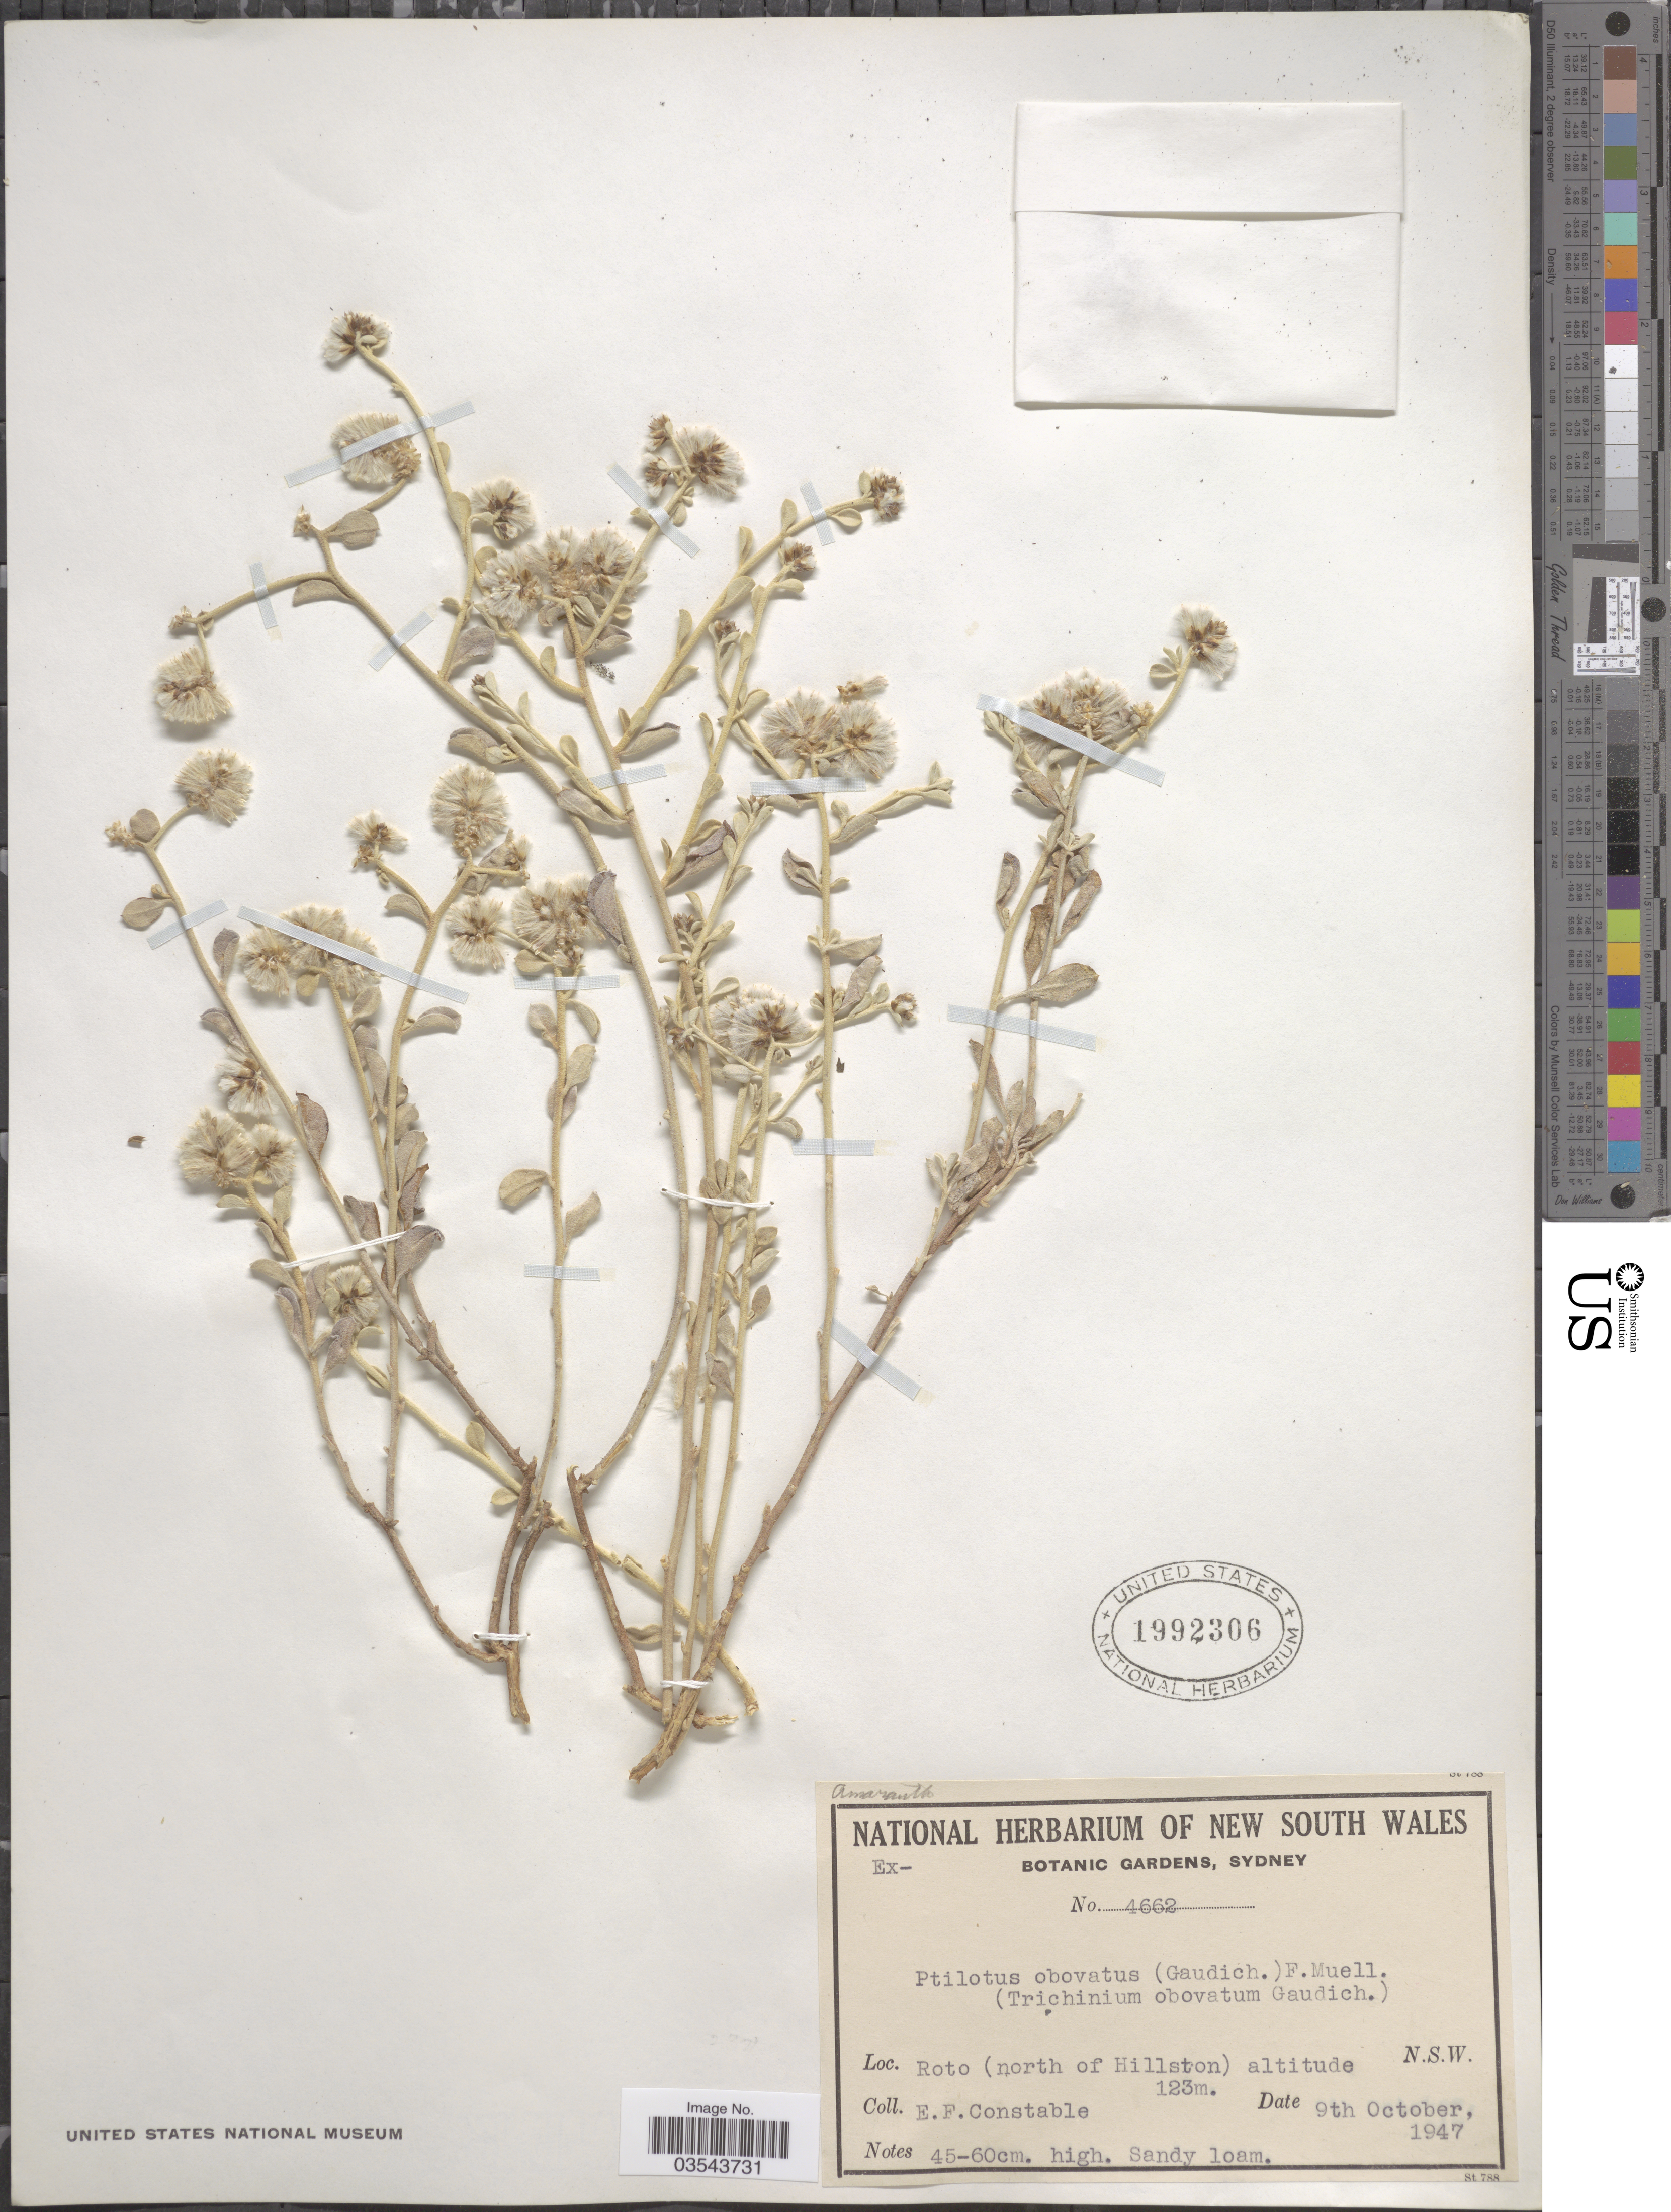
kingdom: Plantae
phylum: Tracheophyta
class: Magnoliopsida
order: Caryophyllales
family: Amaranthaceae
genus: Ptilotus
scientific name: Ptilotus obovatus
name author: (Gaudich.) F. Muell.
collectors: E. F. Constable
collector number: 4662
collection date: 1947-10-09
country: Australia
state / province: New South Wales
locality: Roto (north of Hillston). N.S.W.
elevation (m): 123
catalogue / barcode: US 1992306